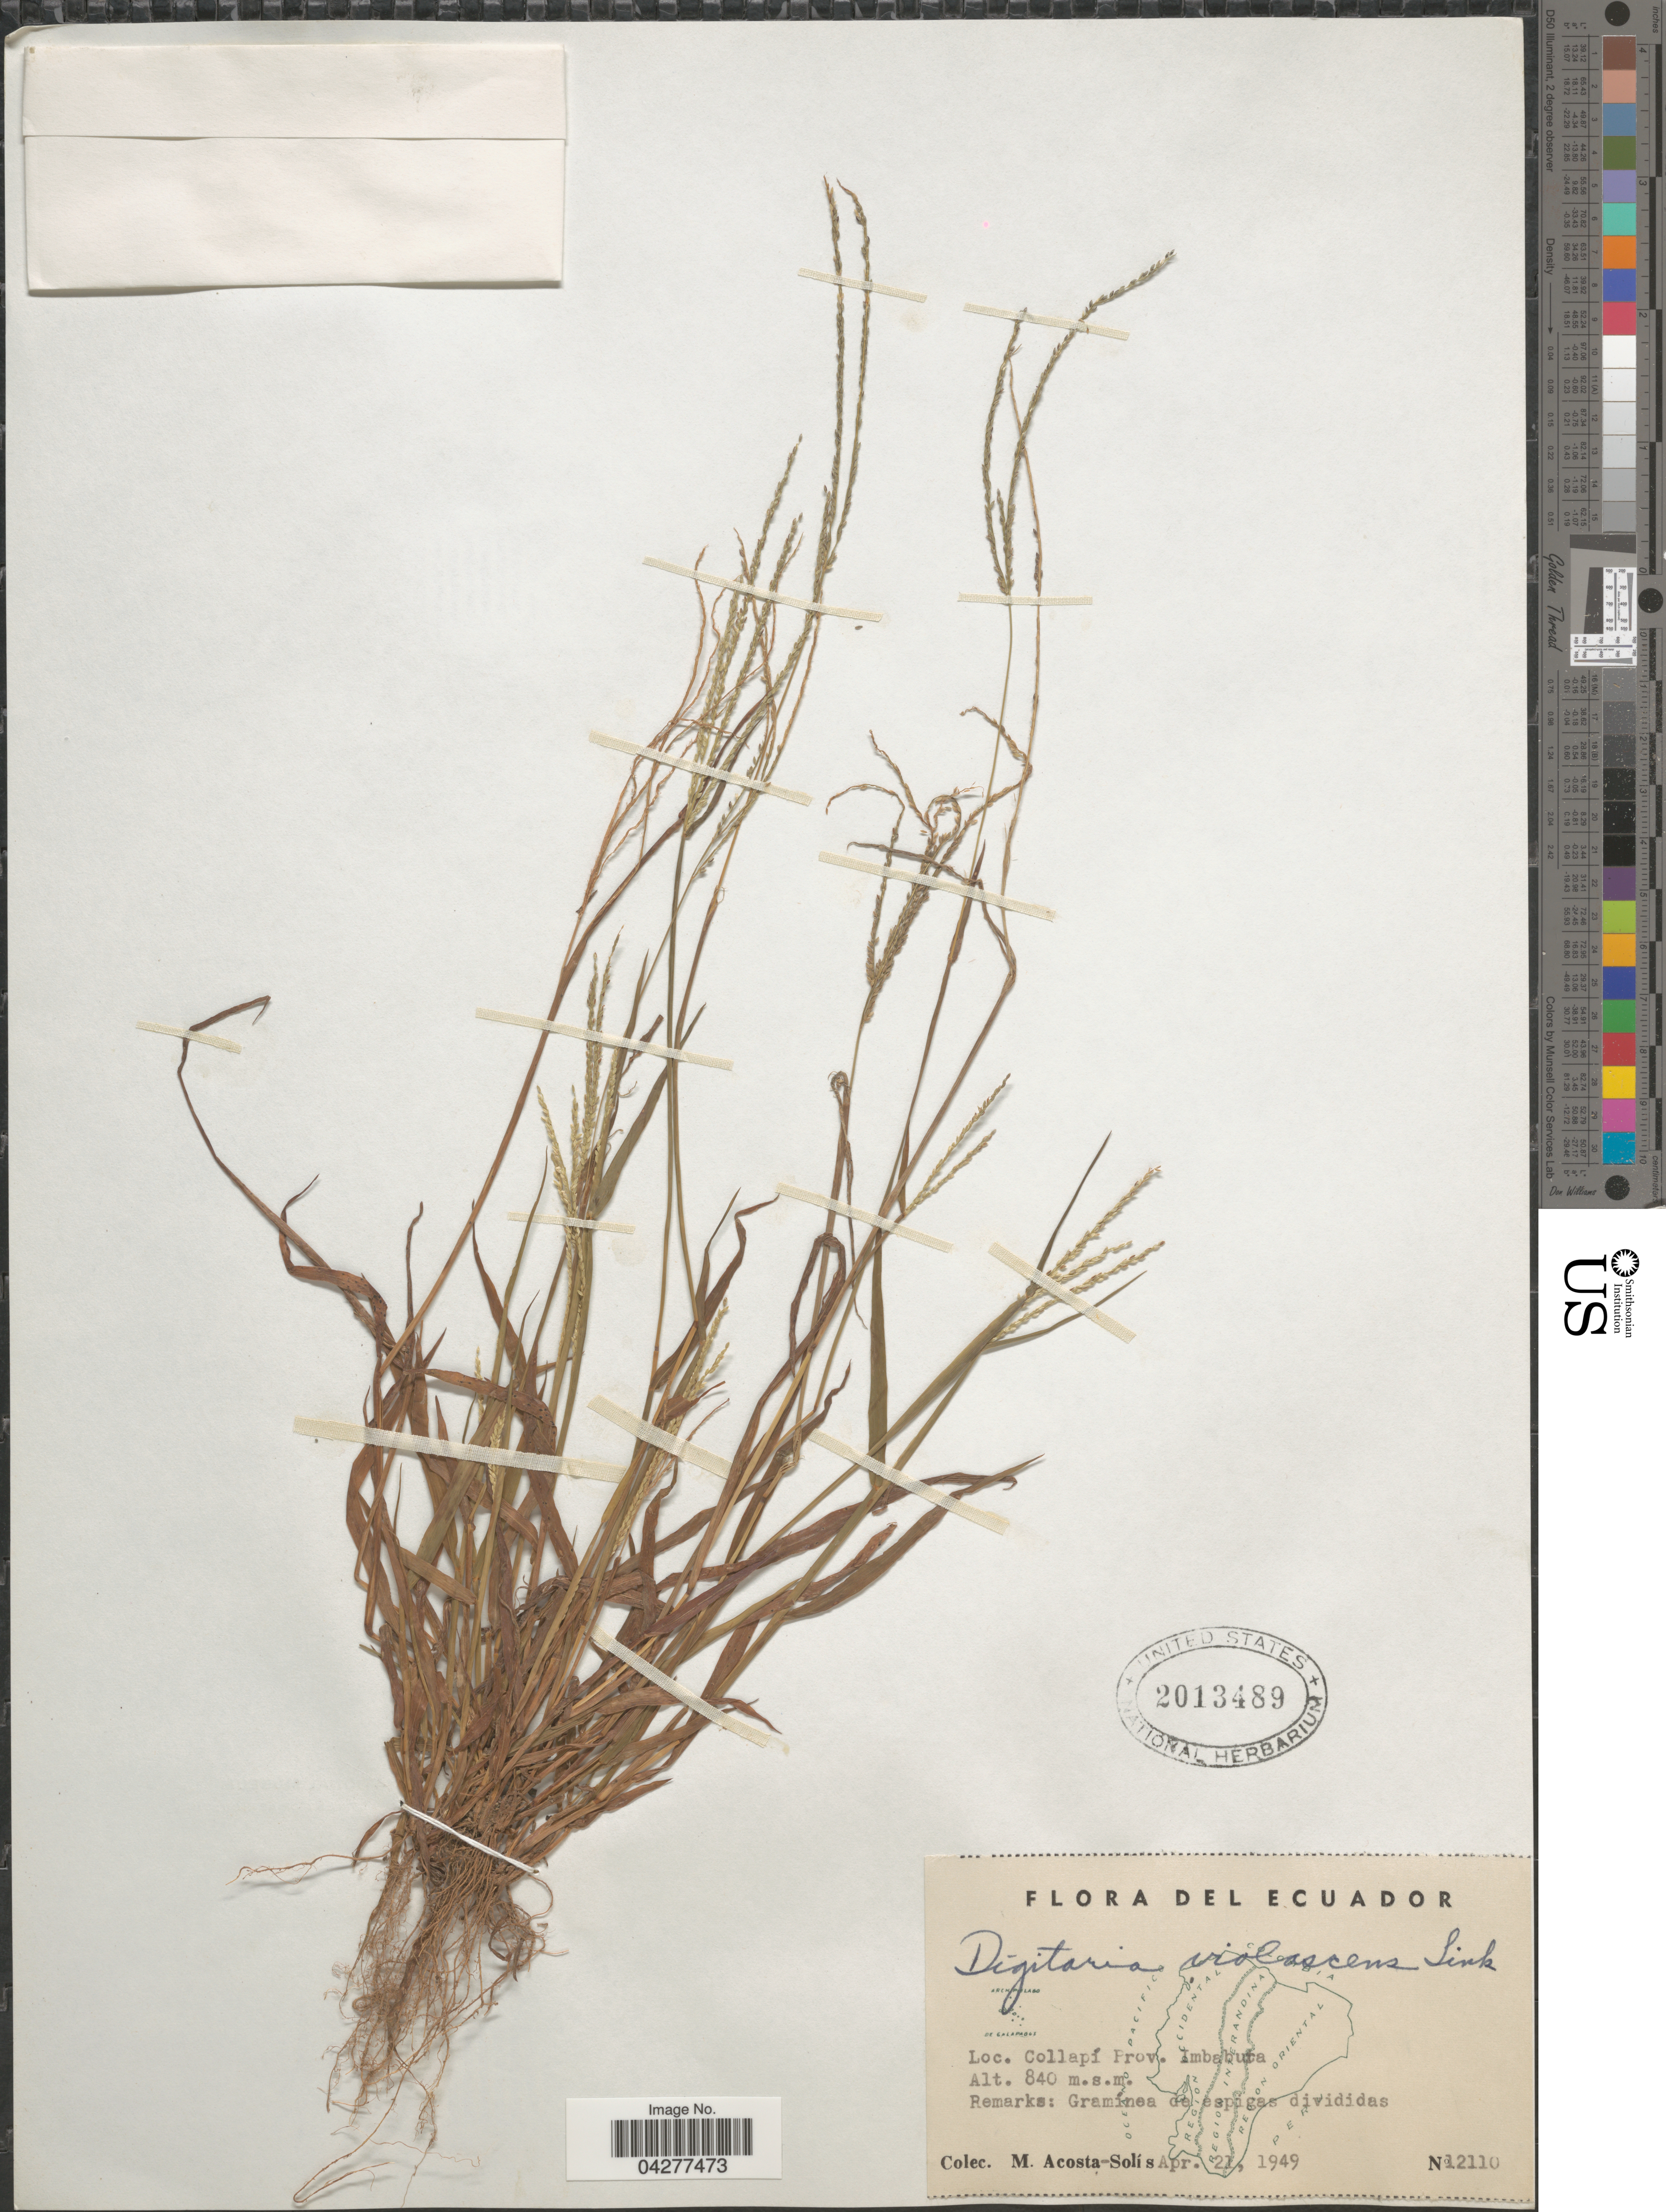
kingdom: Plantae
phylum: Tracheophyta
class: Liliopsida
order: Poales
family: Poaceae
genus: Digitaria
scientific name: Digitaria violascens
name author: Link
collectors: M. Acosta Solis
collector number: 12110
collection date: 1949-04-21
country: Ecuador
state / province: Imbabura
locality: Collapí.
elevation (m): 840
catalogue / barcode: US 2013489